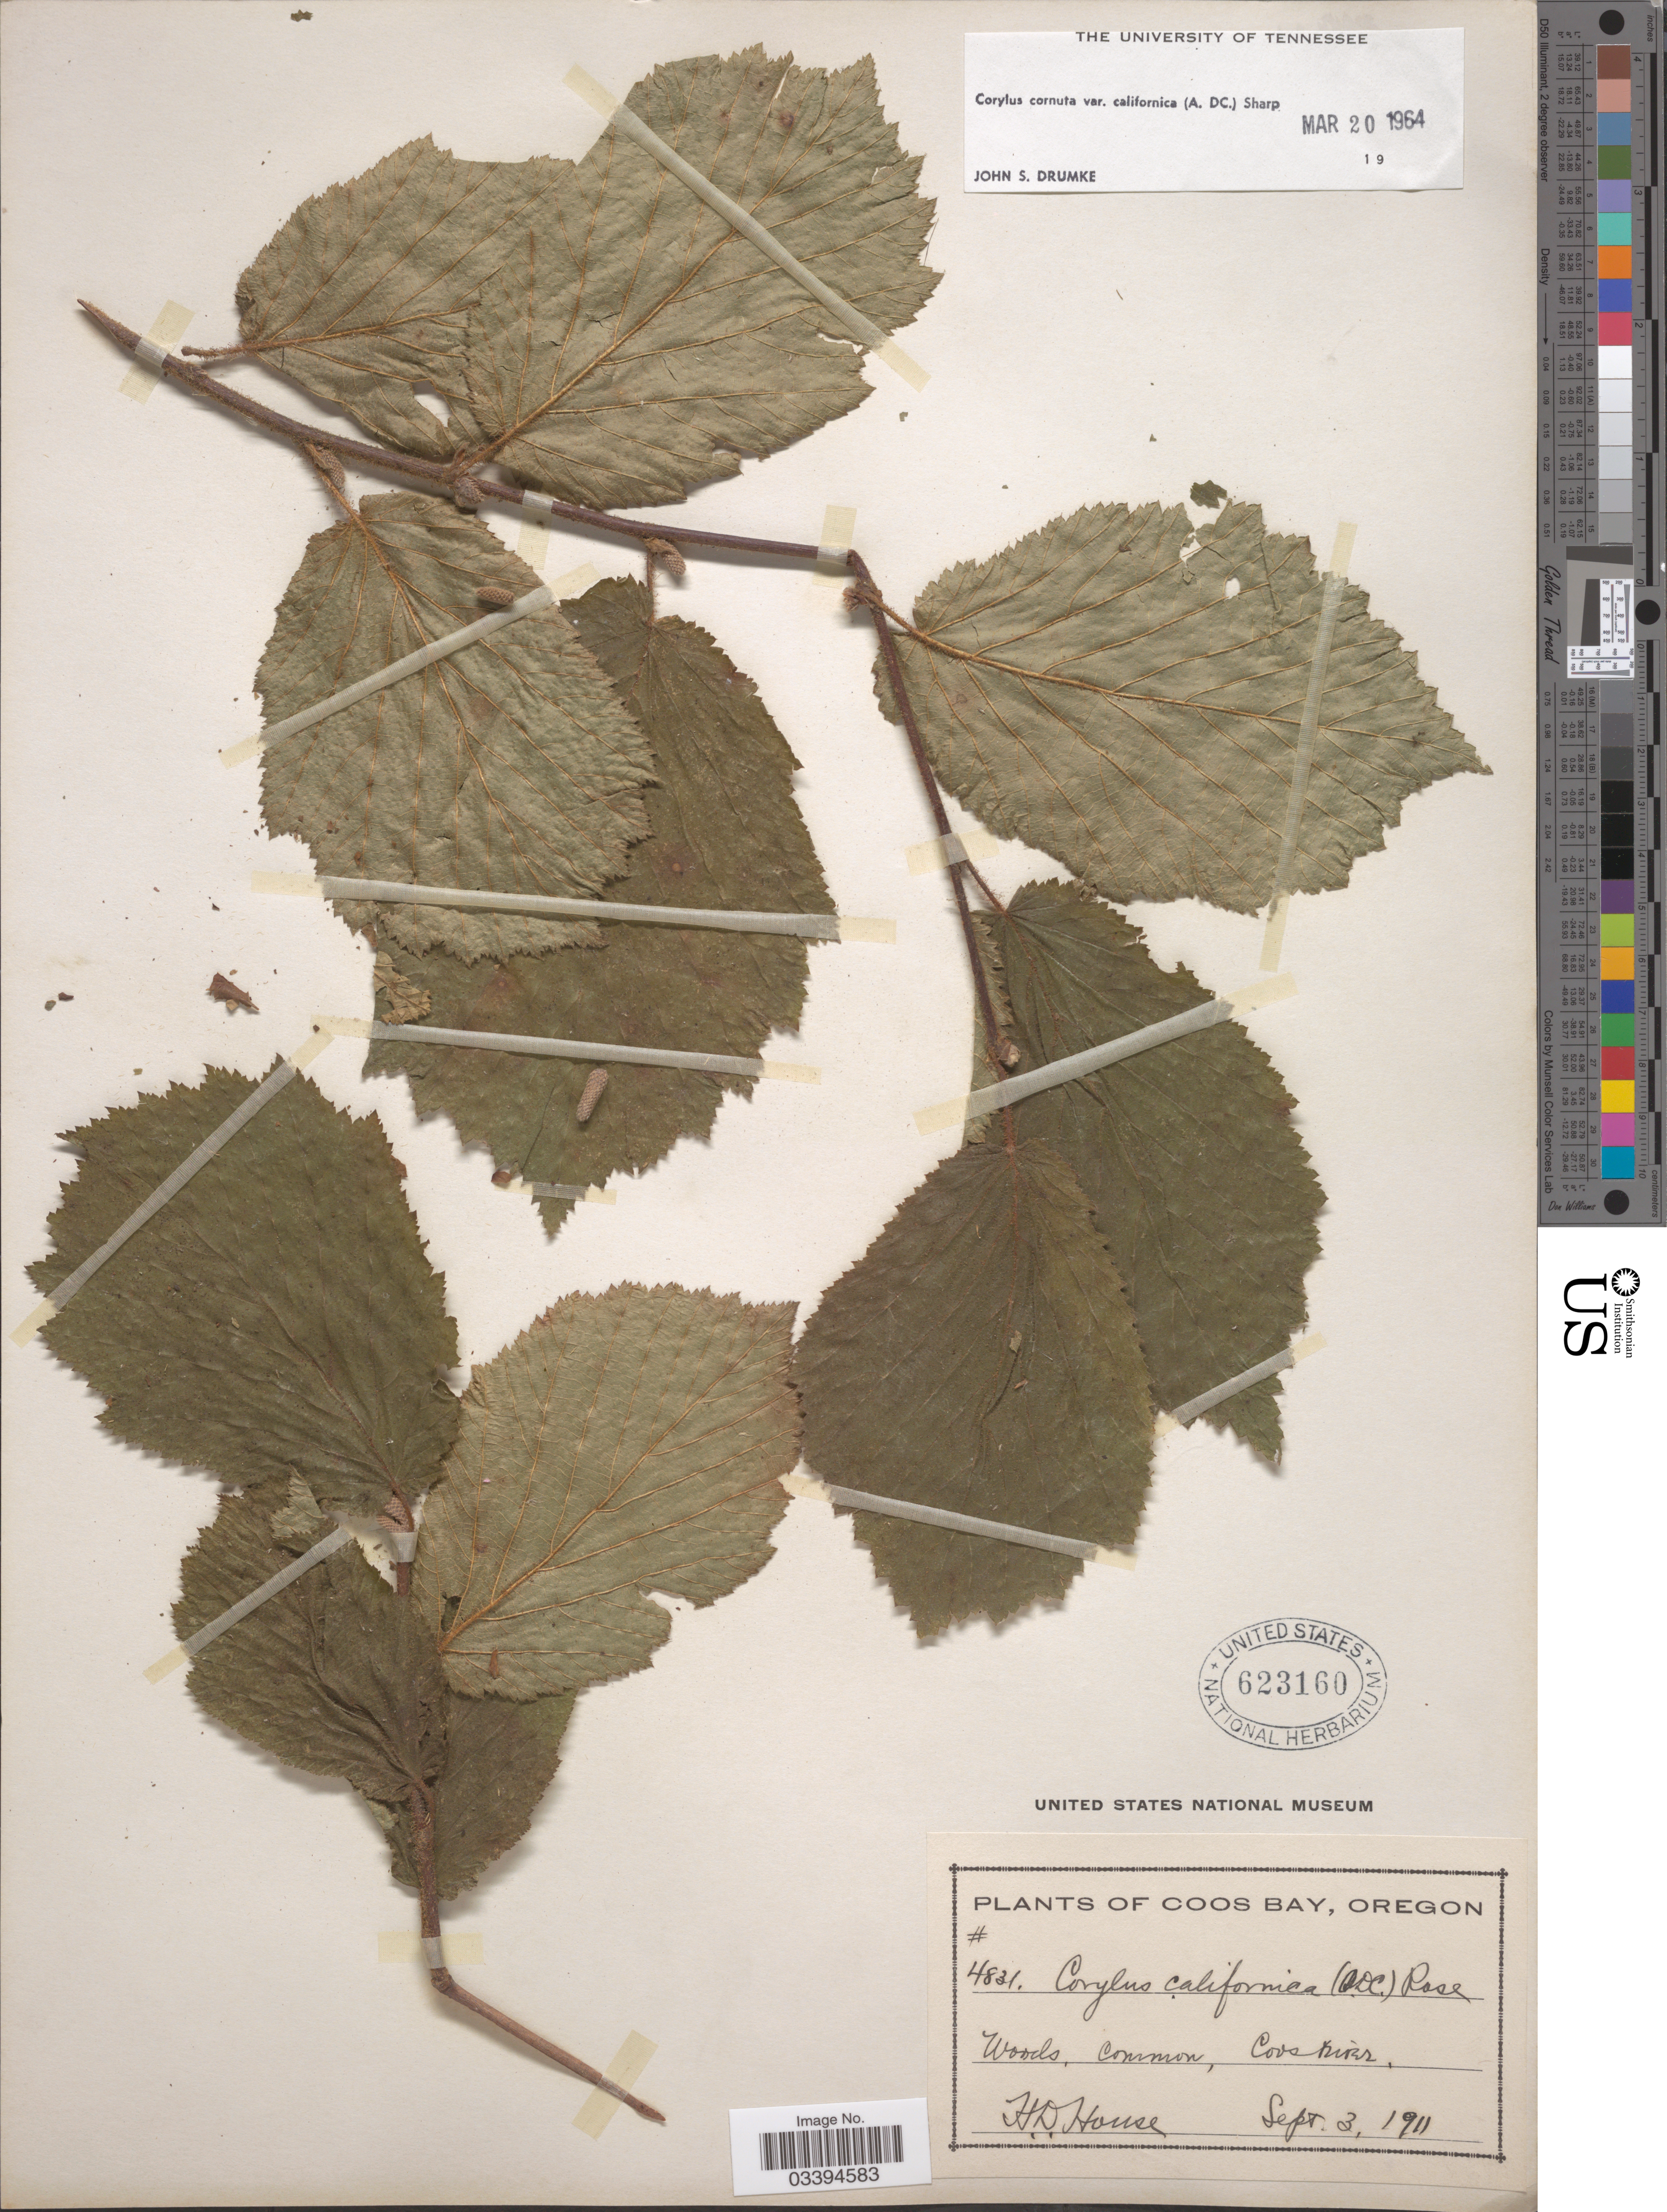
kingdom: Plantae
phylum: Tracheophyta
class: Magnoliopsida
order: Fagales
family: Betulaceae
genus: Corylus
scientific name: Corylus californica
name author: (A. DC.) Rose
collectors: H. D. House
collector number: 4831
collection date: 1911-09-03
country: United States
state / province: Oregon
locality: Coos Bay. Woods, common, Coos River.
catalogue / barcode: US 623160